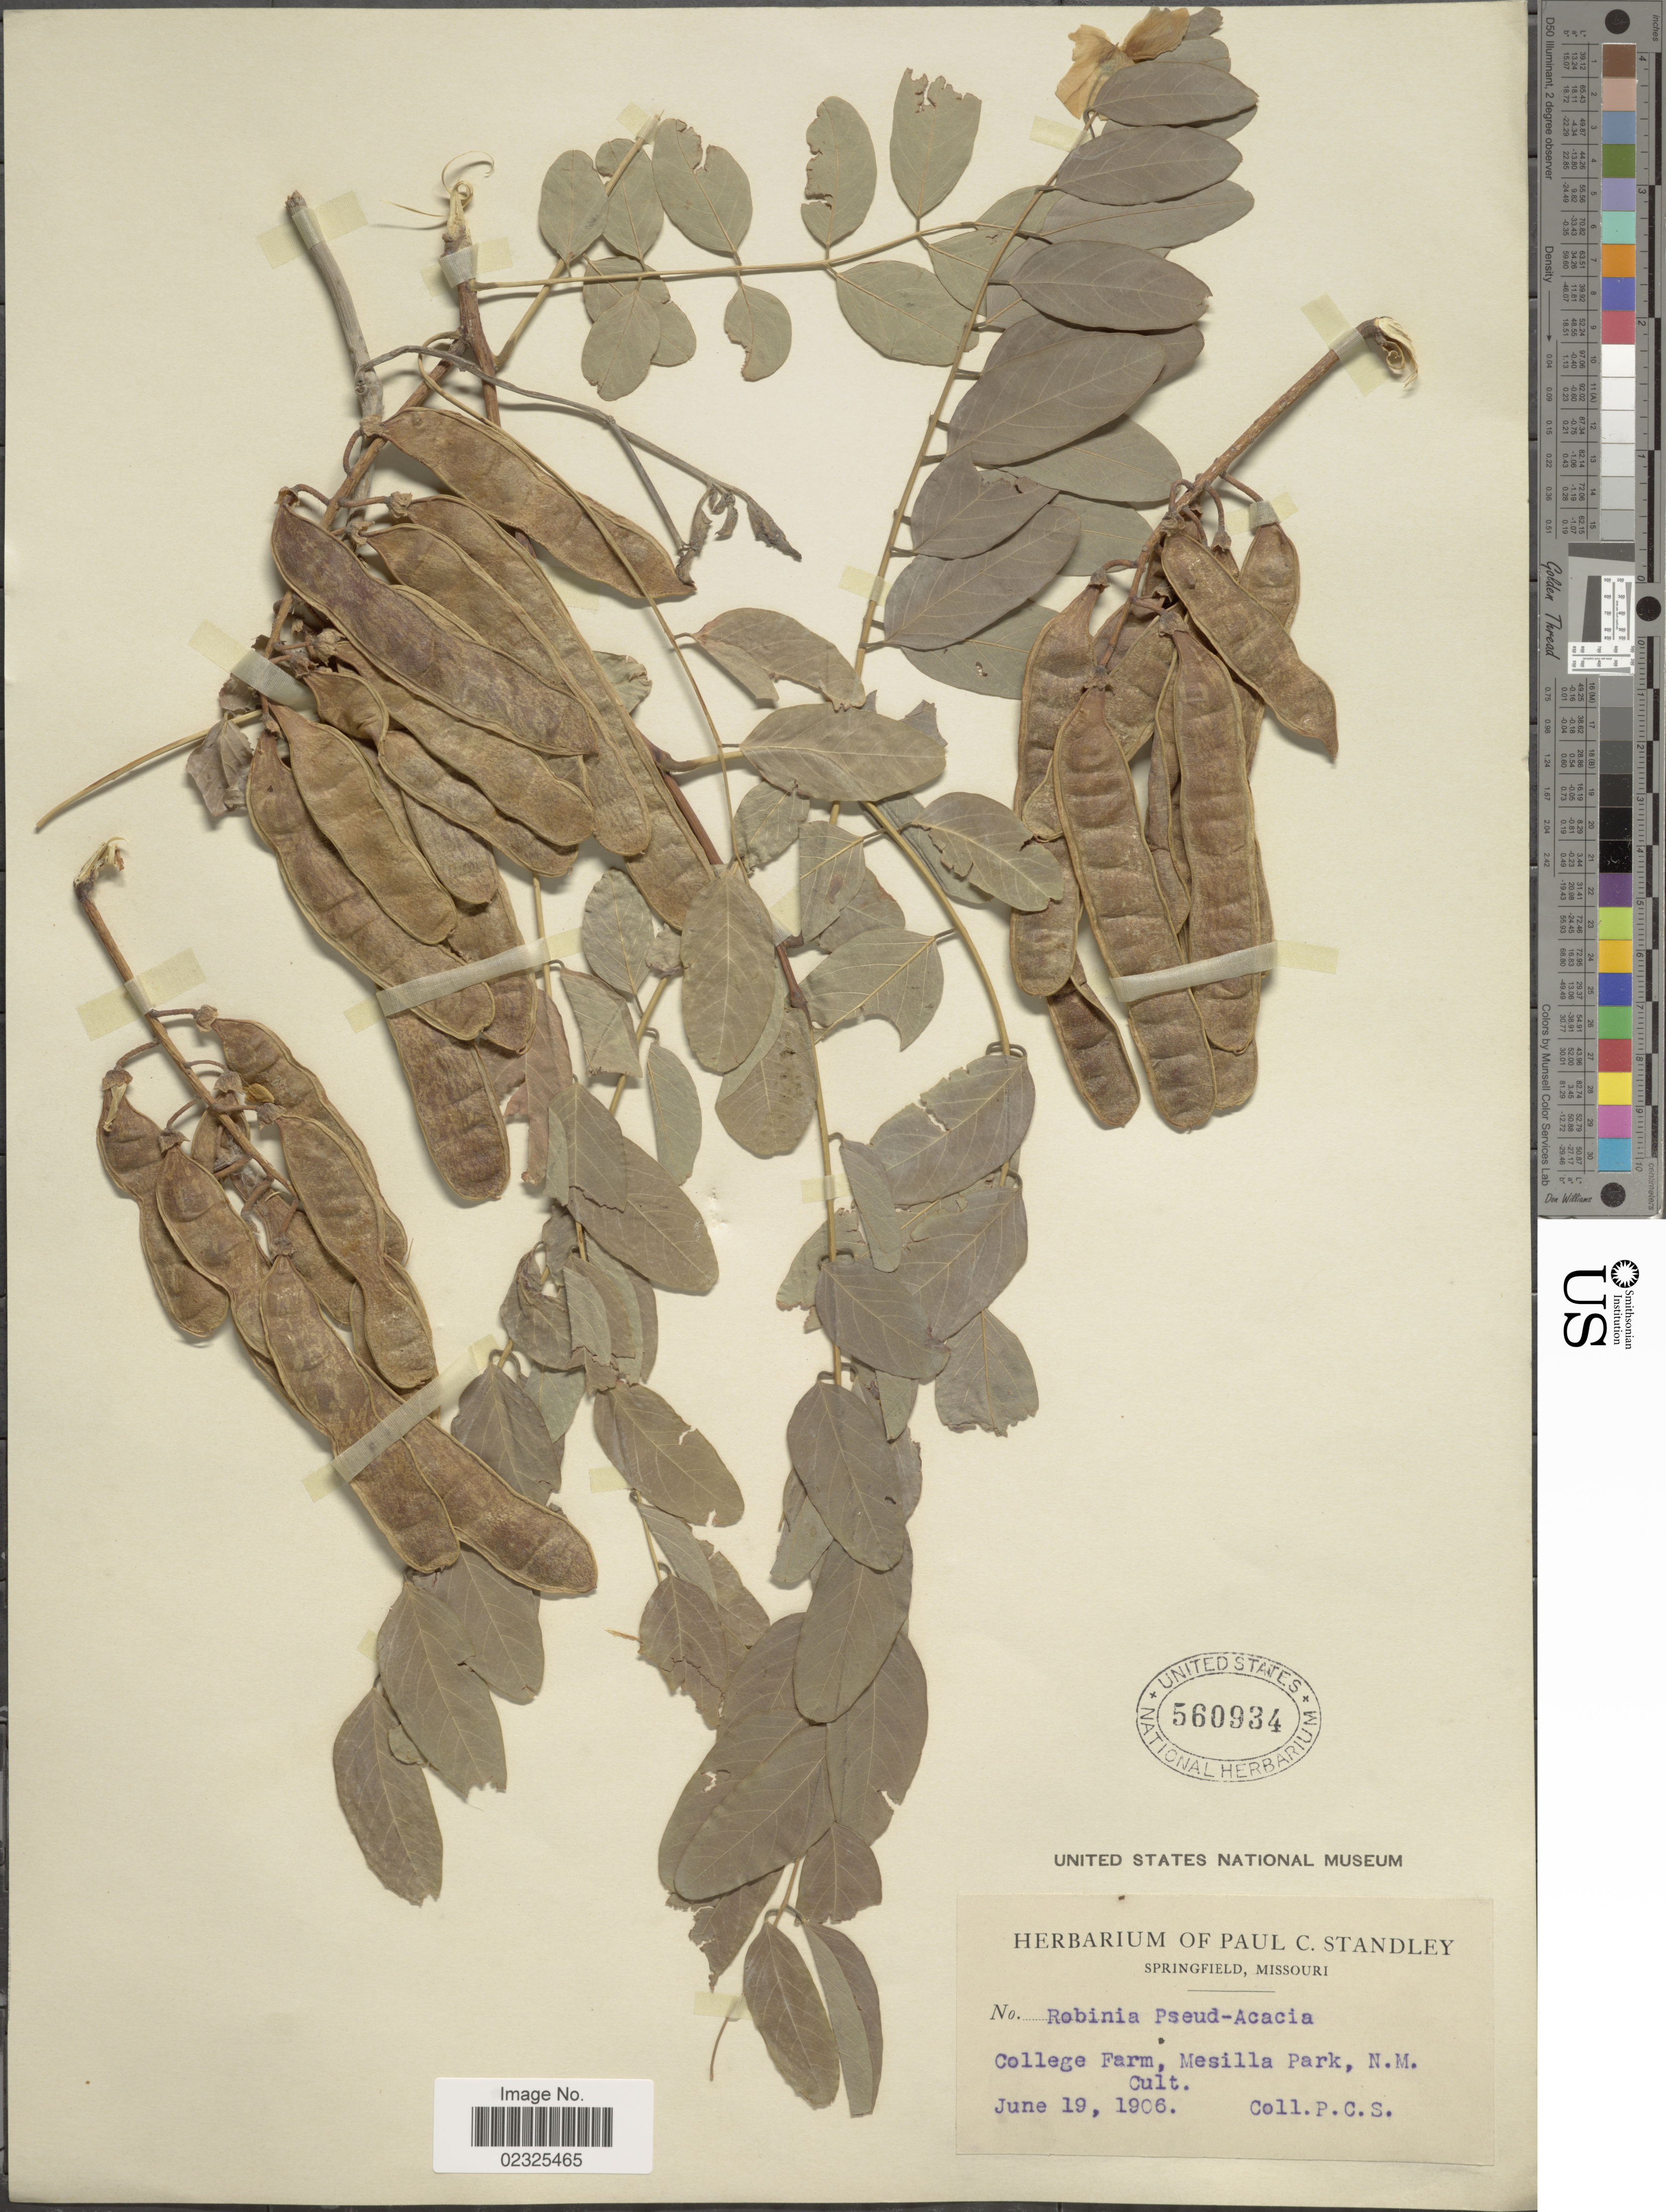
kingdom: Plantae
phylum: Tracheophyta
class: Magnoliopsida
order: Fabales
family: Fabaceae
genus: Robinia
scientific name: Robinia pseudoacacia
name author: L.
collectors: P. C. Standley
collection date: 1906-06-19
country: United States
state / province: New Mexico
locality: College Farm, Mesilla Park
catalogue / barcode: US 560934